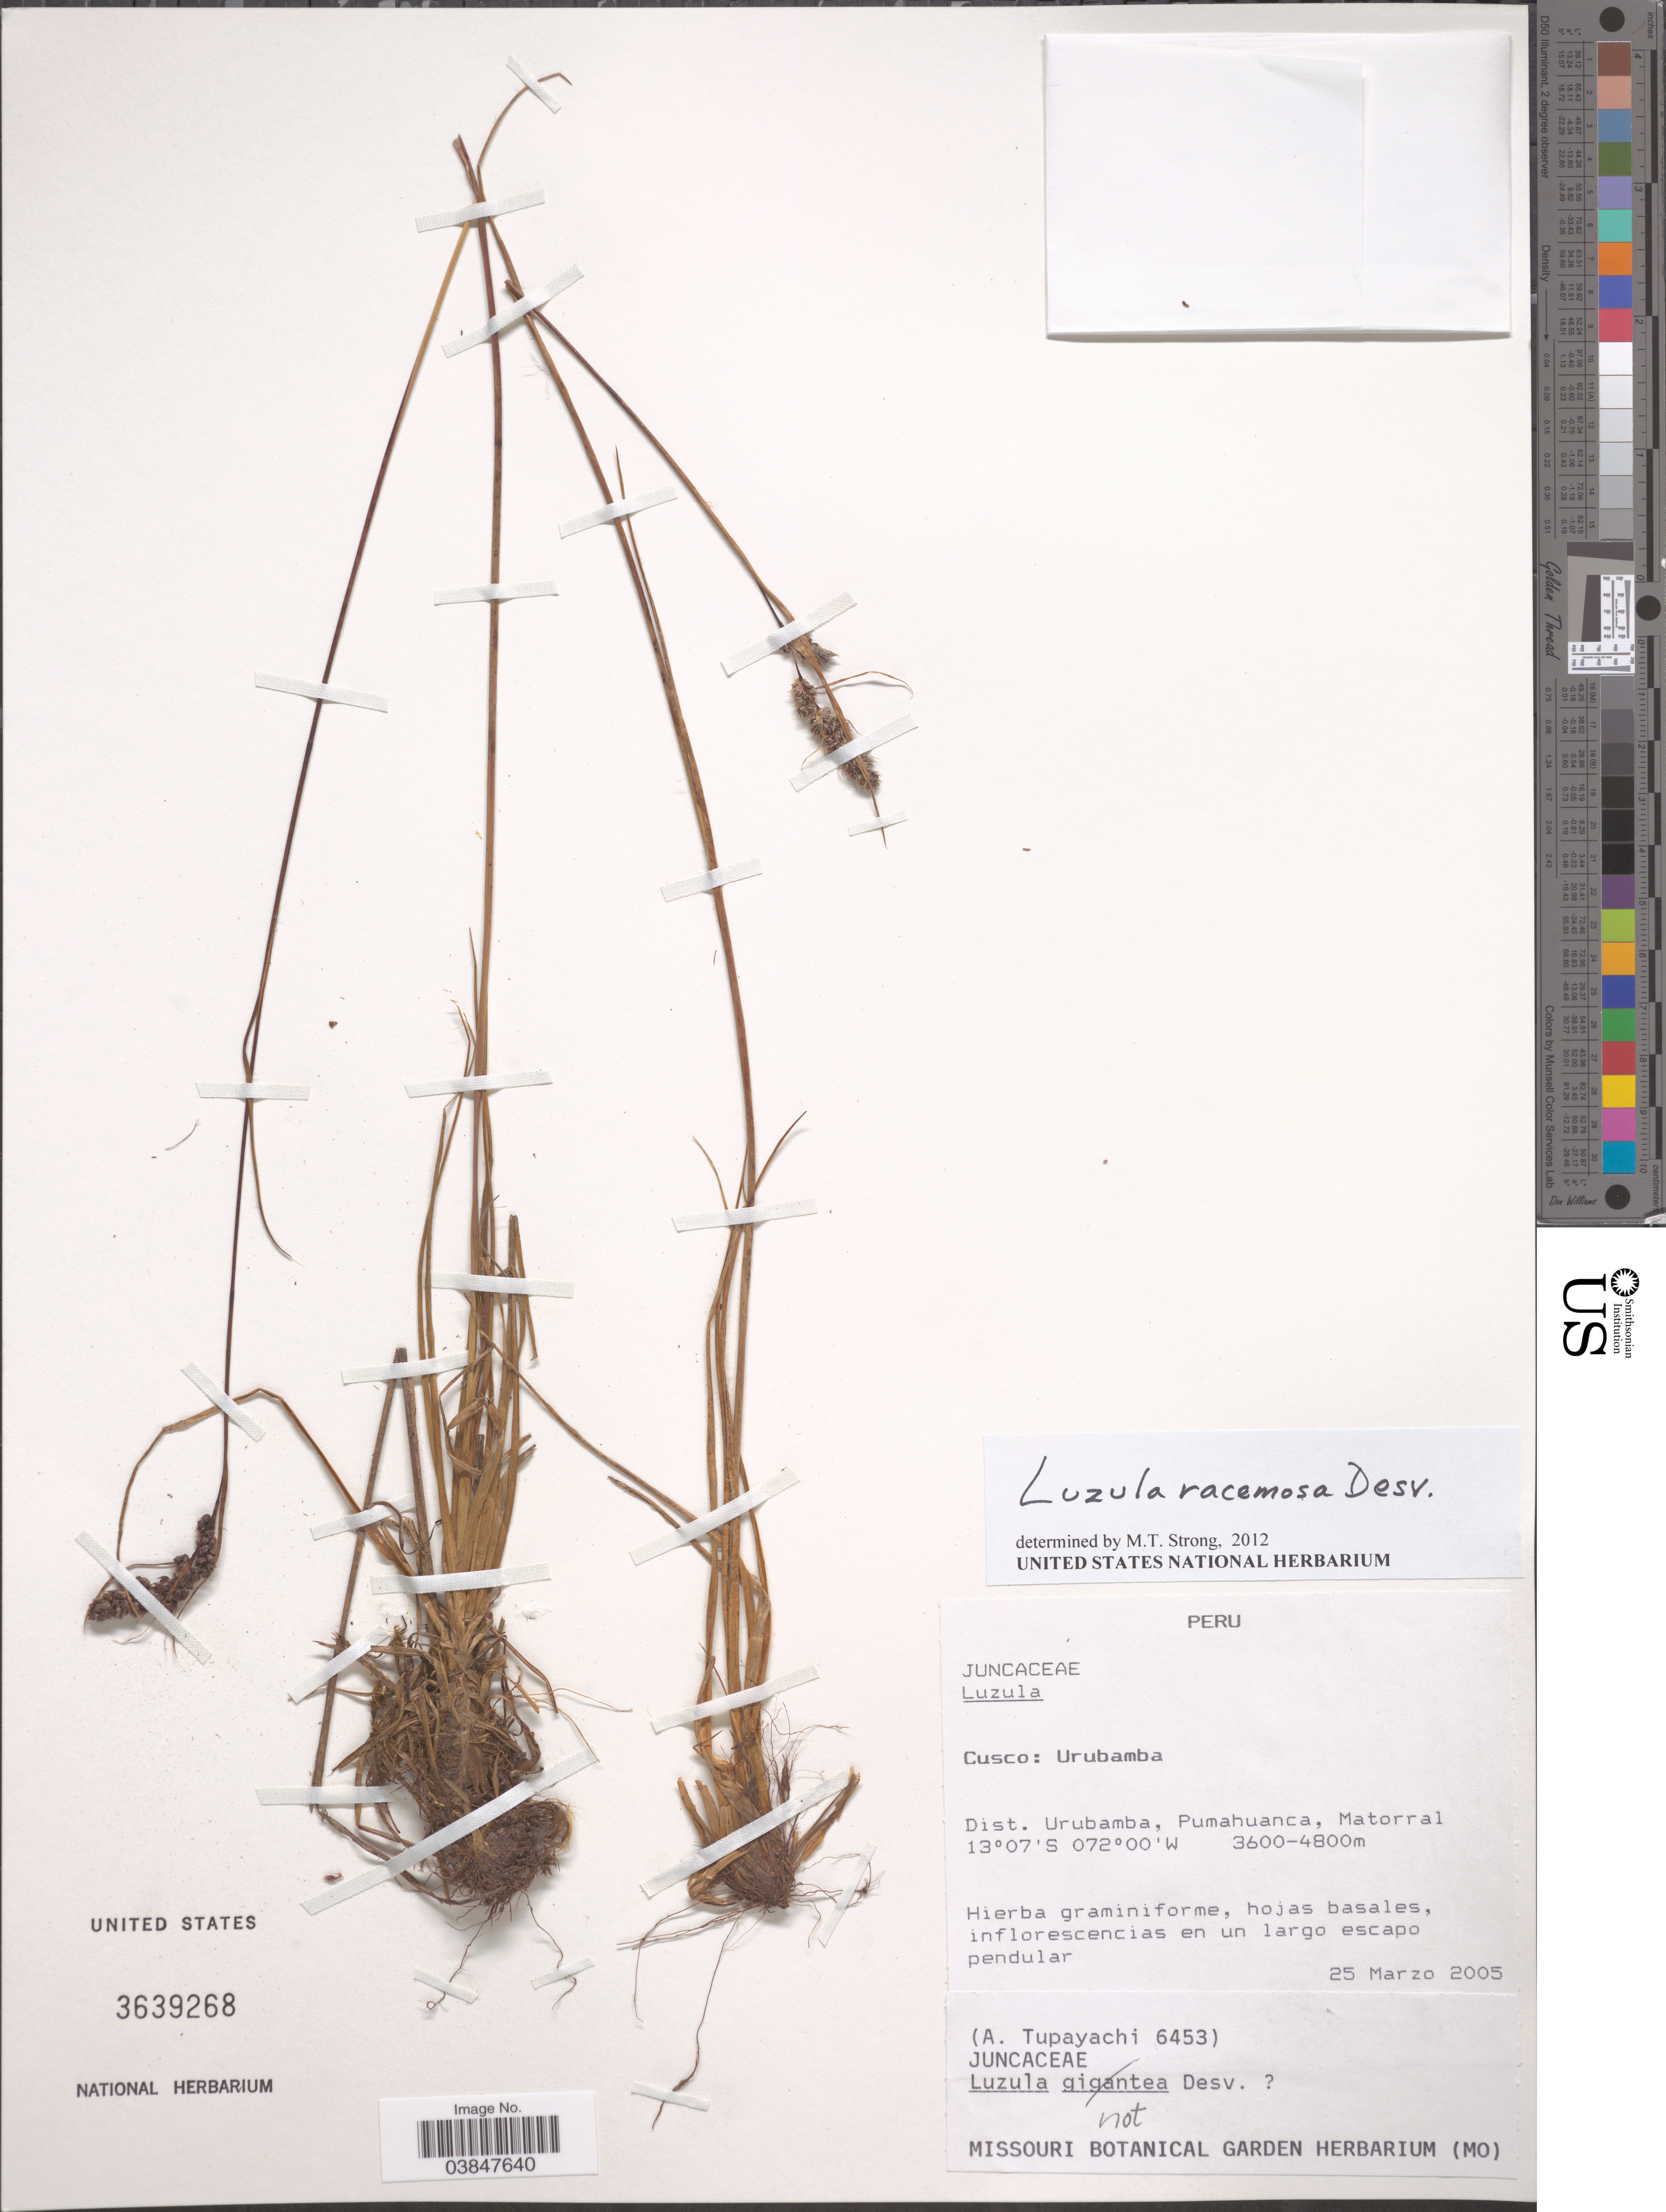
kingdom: Plantae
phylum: Tracheophyta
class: Liliopsida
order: Poales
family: Juncaceae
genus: Luzula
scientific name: Luzula racemosa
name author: Desv.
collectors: A. Tupayachi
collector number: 6453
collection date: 2005-03-25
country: Peru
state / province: Cusco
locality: Urubamba. Dist. Urubamba, Pumahuanca, Matorral.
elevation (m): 3600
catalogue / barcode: US 3639268